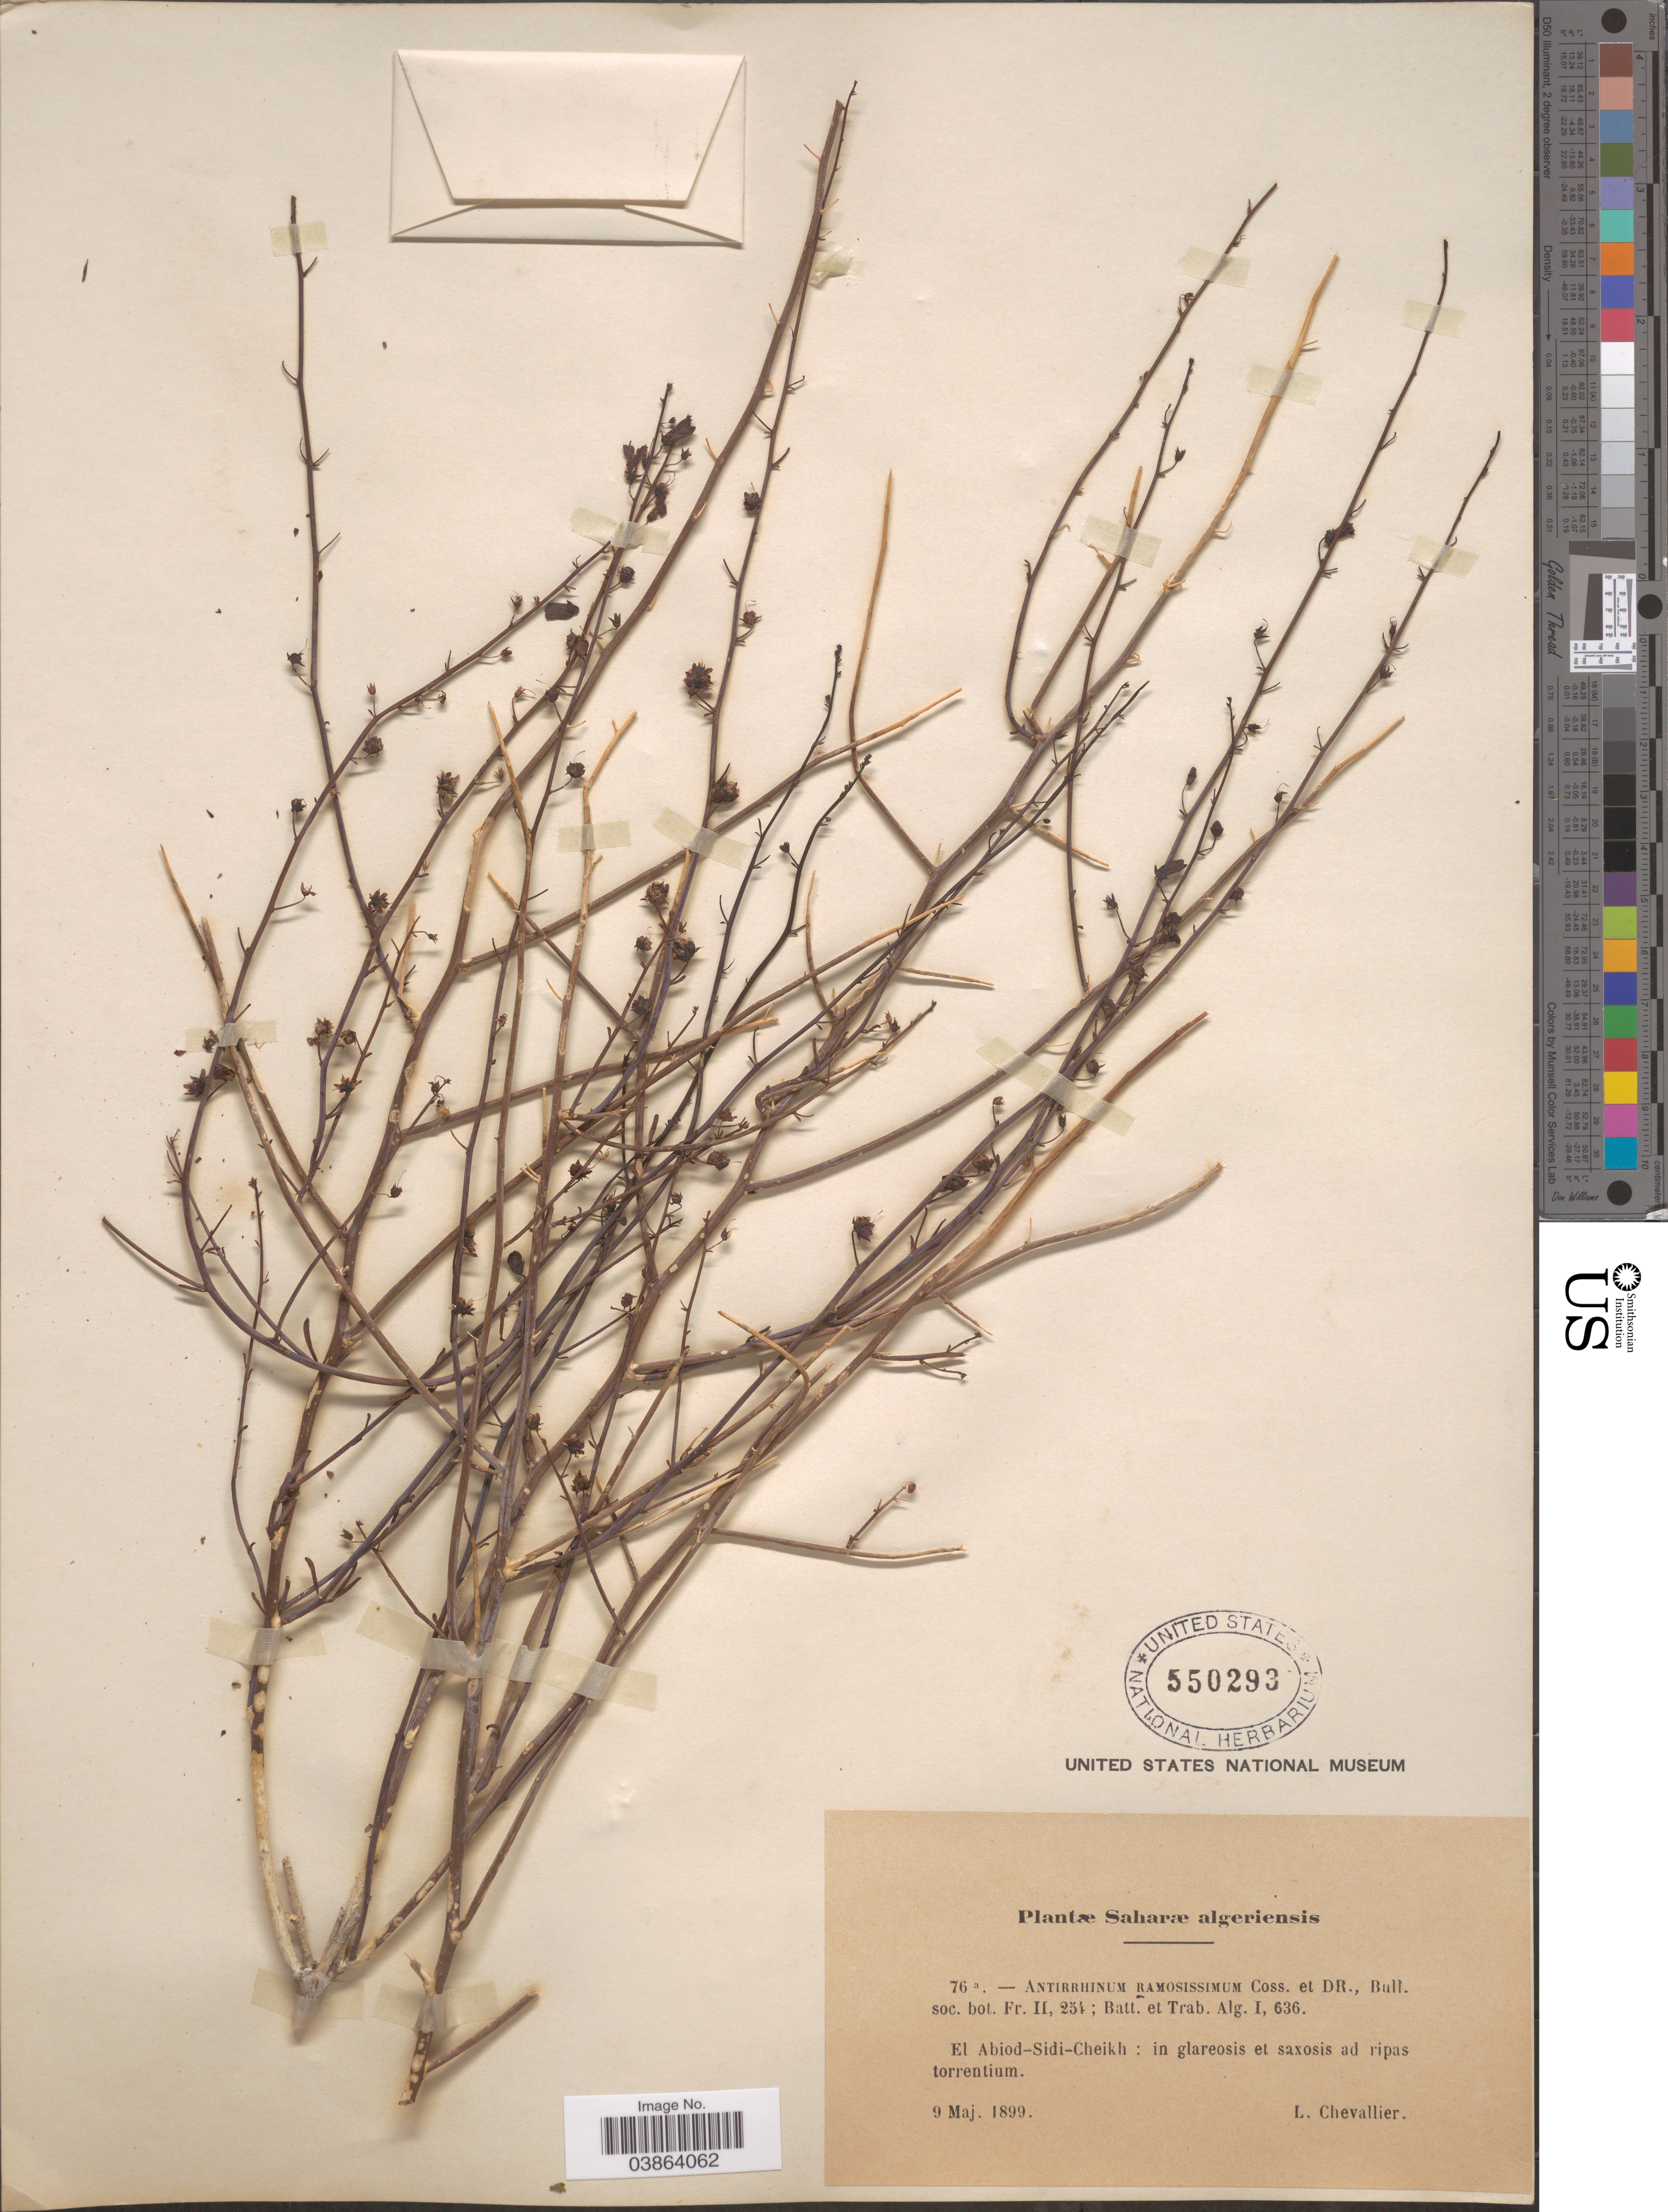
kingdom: Plantae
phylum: Tracheophyta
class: Magnoliopsida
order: Lamiales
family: Plantaginaceae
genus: Antirrhinum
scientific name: Antirrhinum ramosissimum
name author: Coss. & Durieu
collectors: L. Chevallier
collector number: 76a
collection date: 1899-05-09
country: Algeria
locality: Saharæ algeriensis. El Abiod-Sidi-Cheikh: in glareosis et saxosis ad ripad torrentium.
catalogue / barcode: US 550293